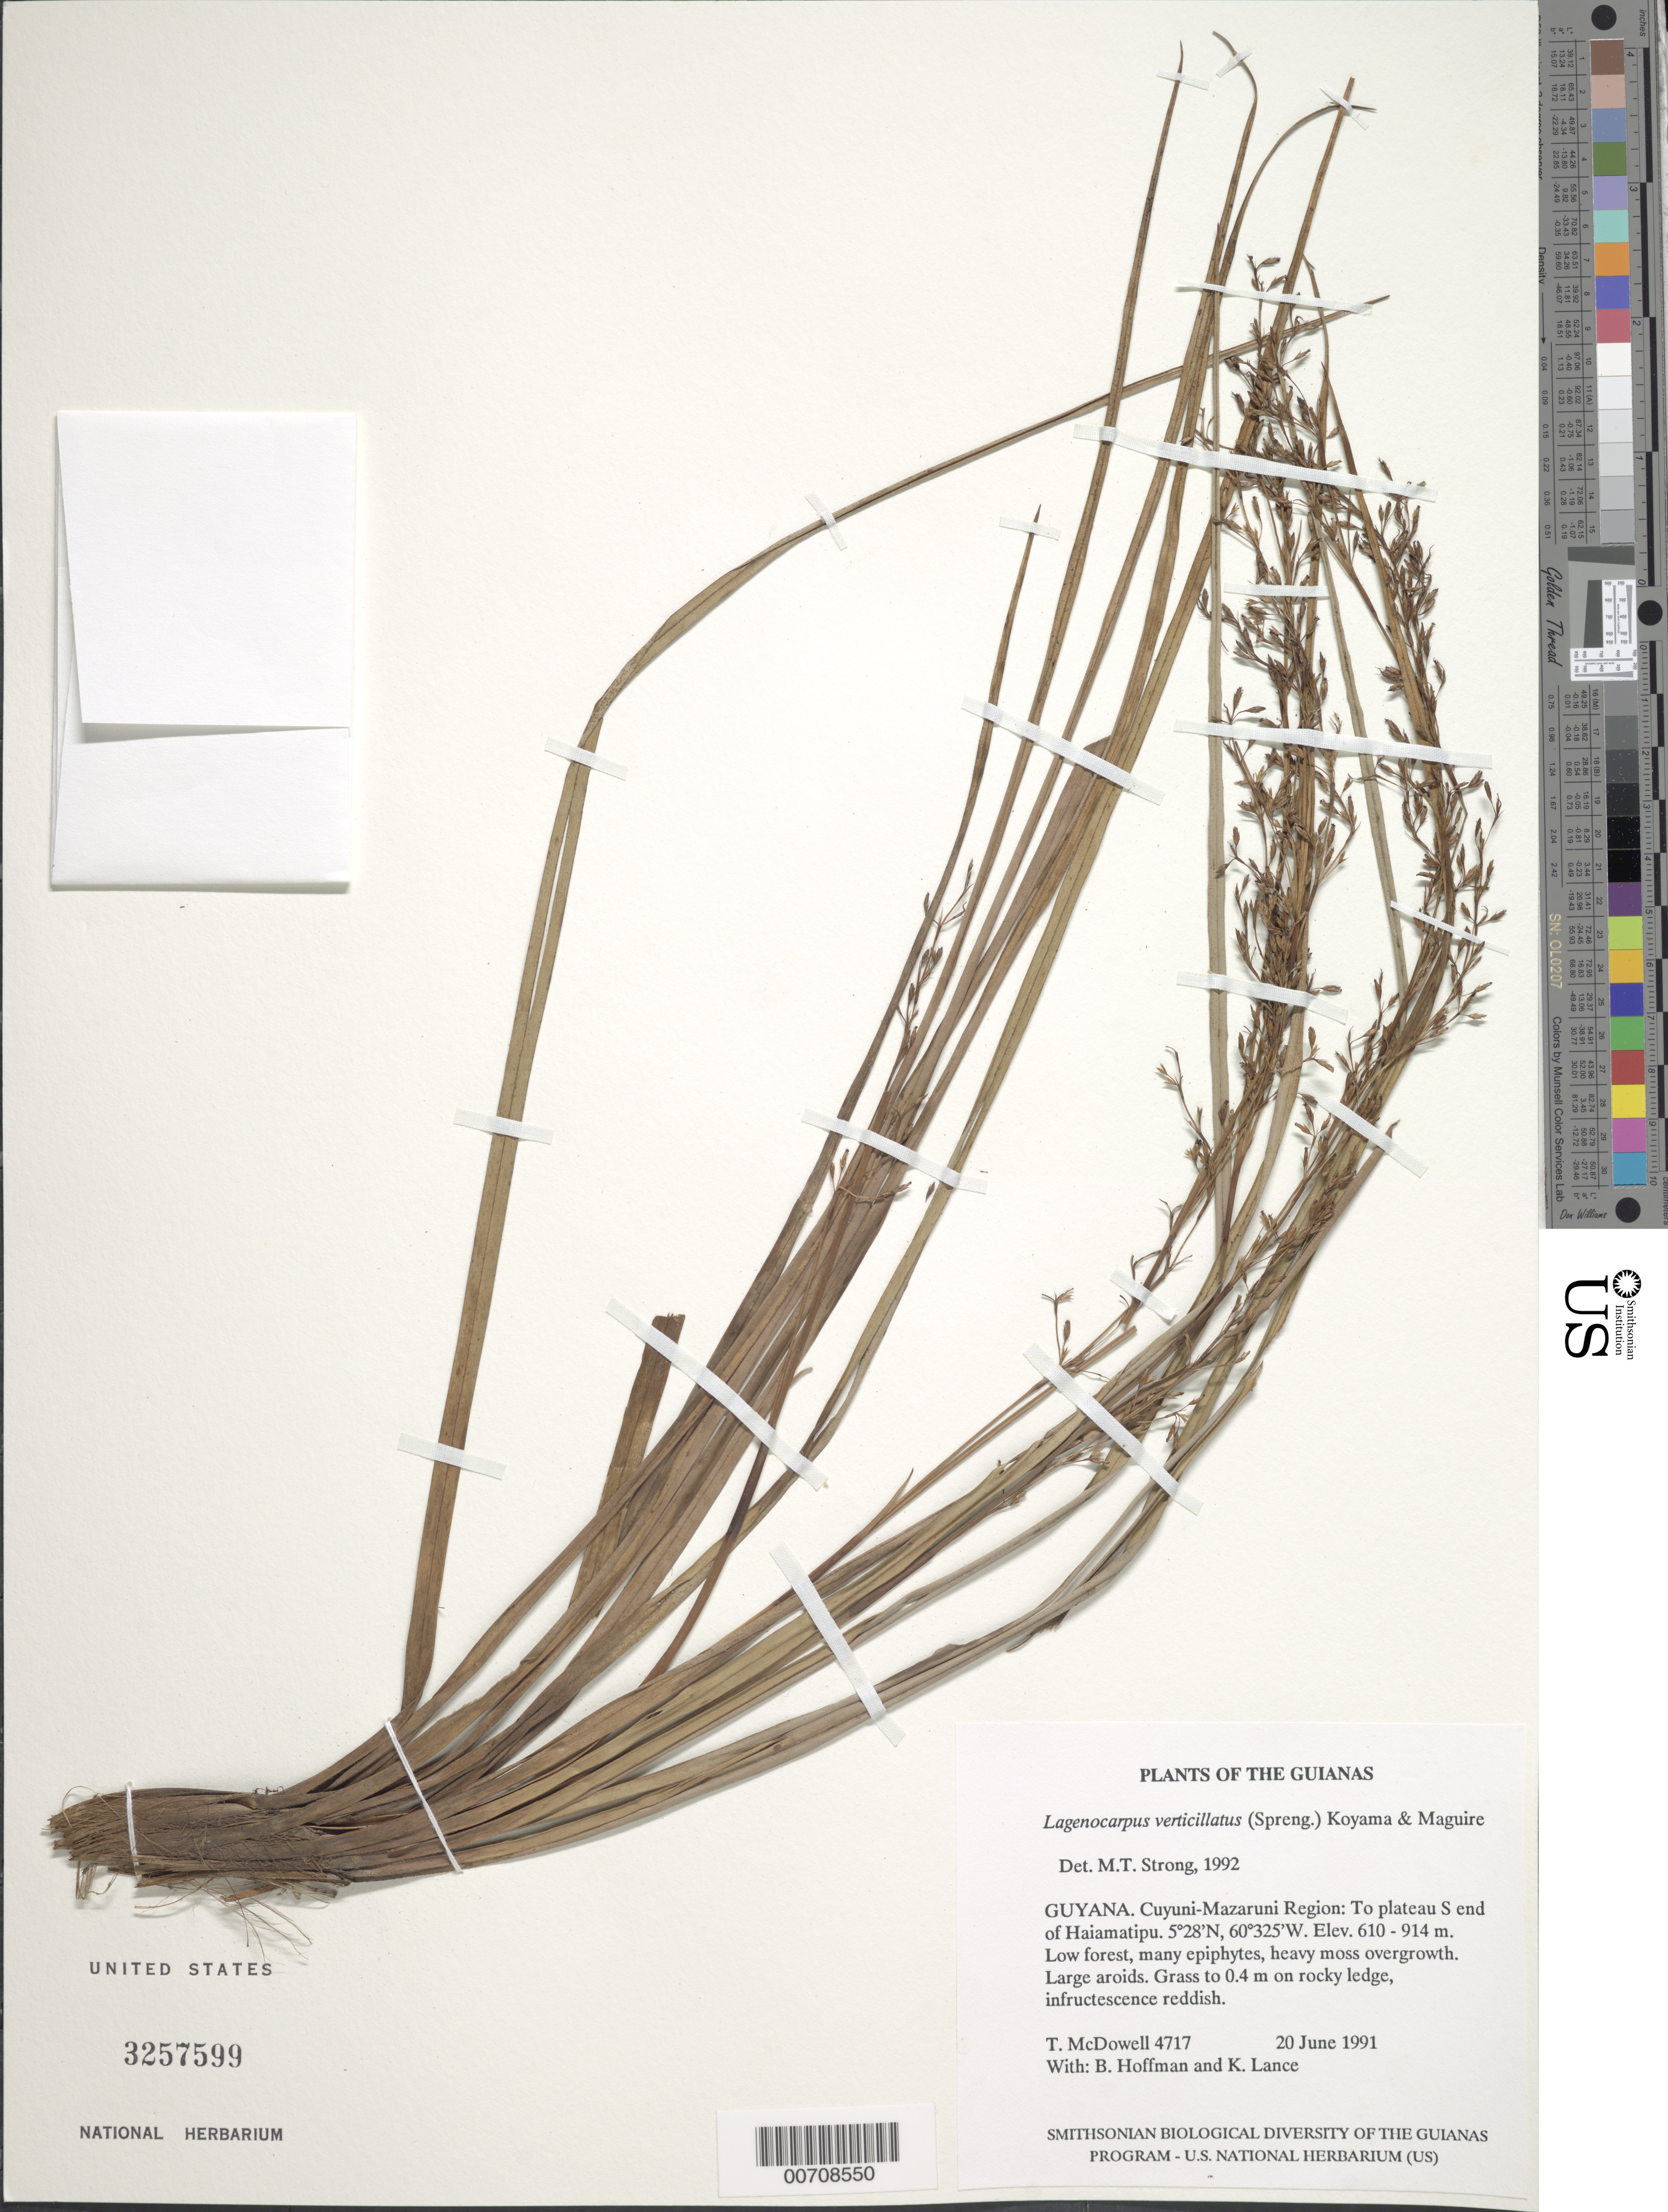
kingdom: Plantae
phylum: Tracheophyta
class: Liliopsida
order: Poales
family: Cyperaceae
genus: Cryptangium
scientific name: Cryptangium verticillatum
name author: (Spreng.) Vitta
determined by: Strong, Mark T., (BOT), Smithsonian Institution - National Museum of Natural History (UNITED STATES)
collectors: T. McDowell, B. Hoffman & K. Lance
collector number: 4717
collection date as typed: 20 June 1991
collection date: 1991-06-20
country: Guyana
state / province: Cuyuni-Mazaruni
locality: To plateau at South end of Haiamatipu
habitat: Low forest, many epiphytes, heavy moss overgrowth. Large aroids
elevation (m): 610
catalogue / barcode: US 3257599